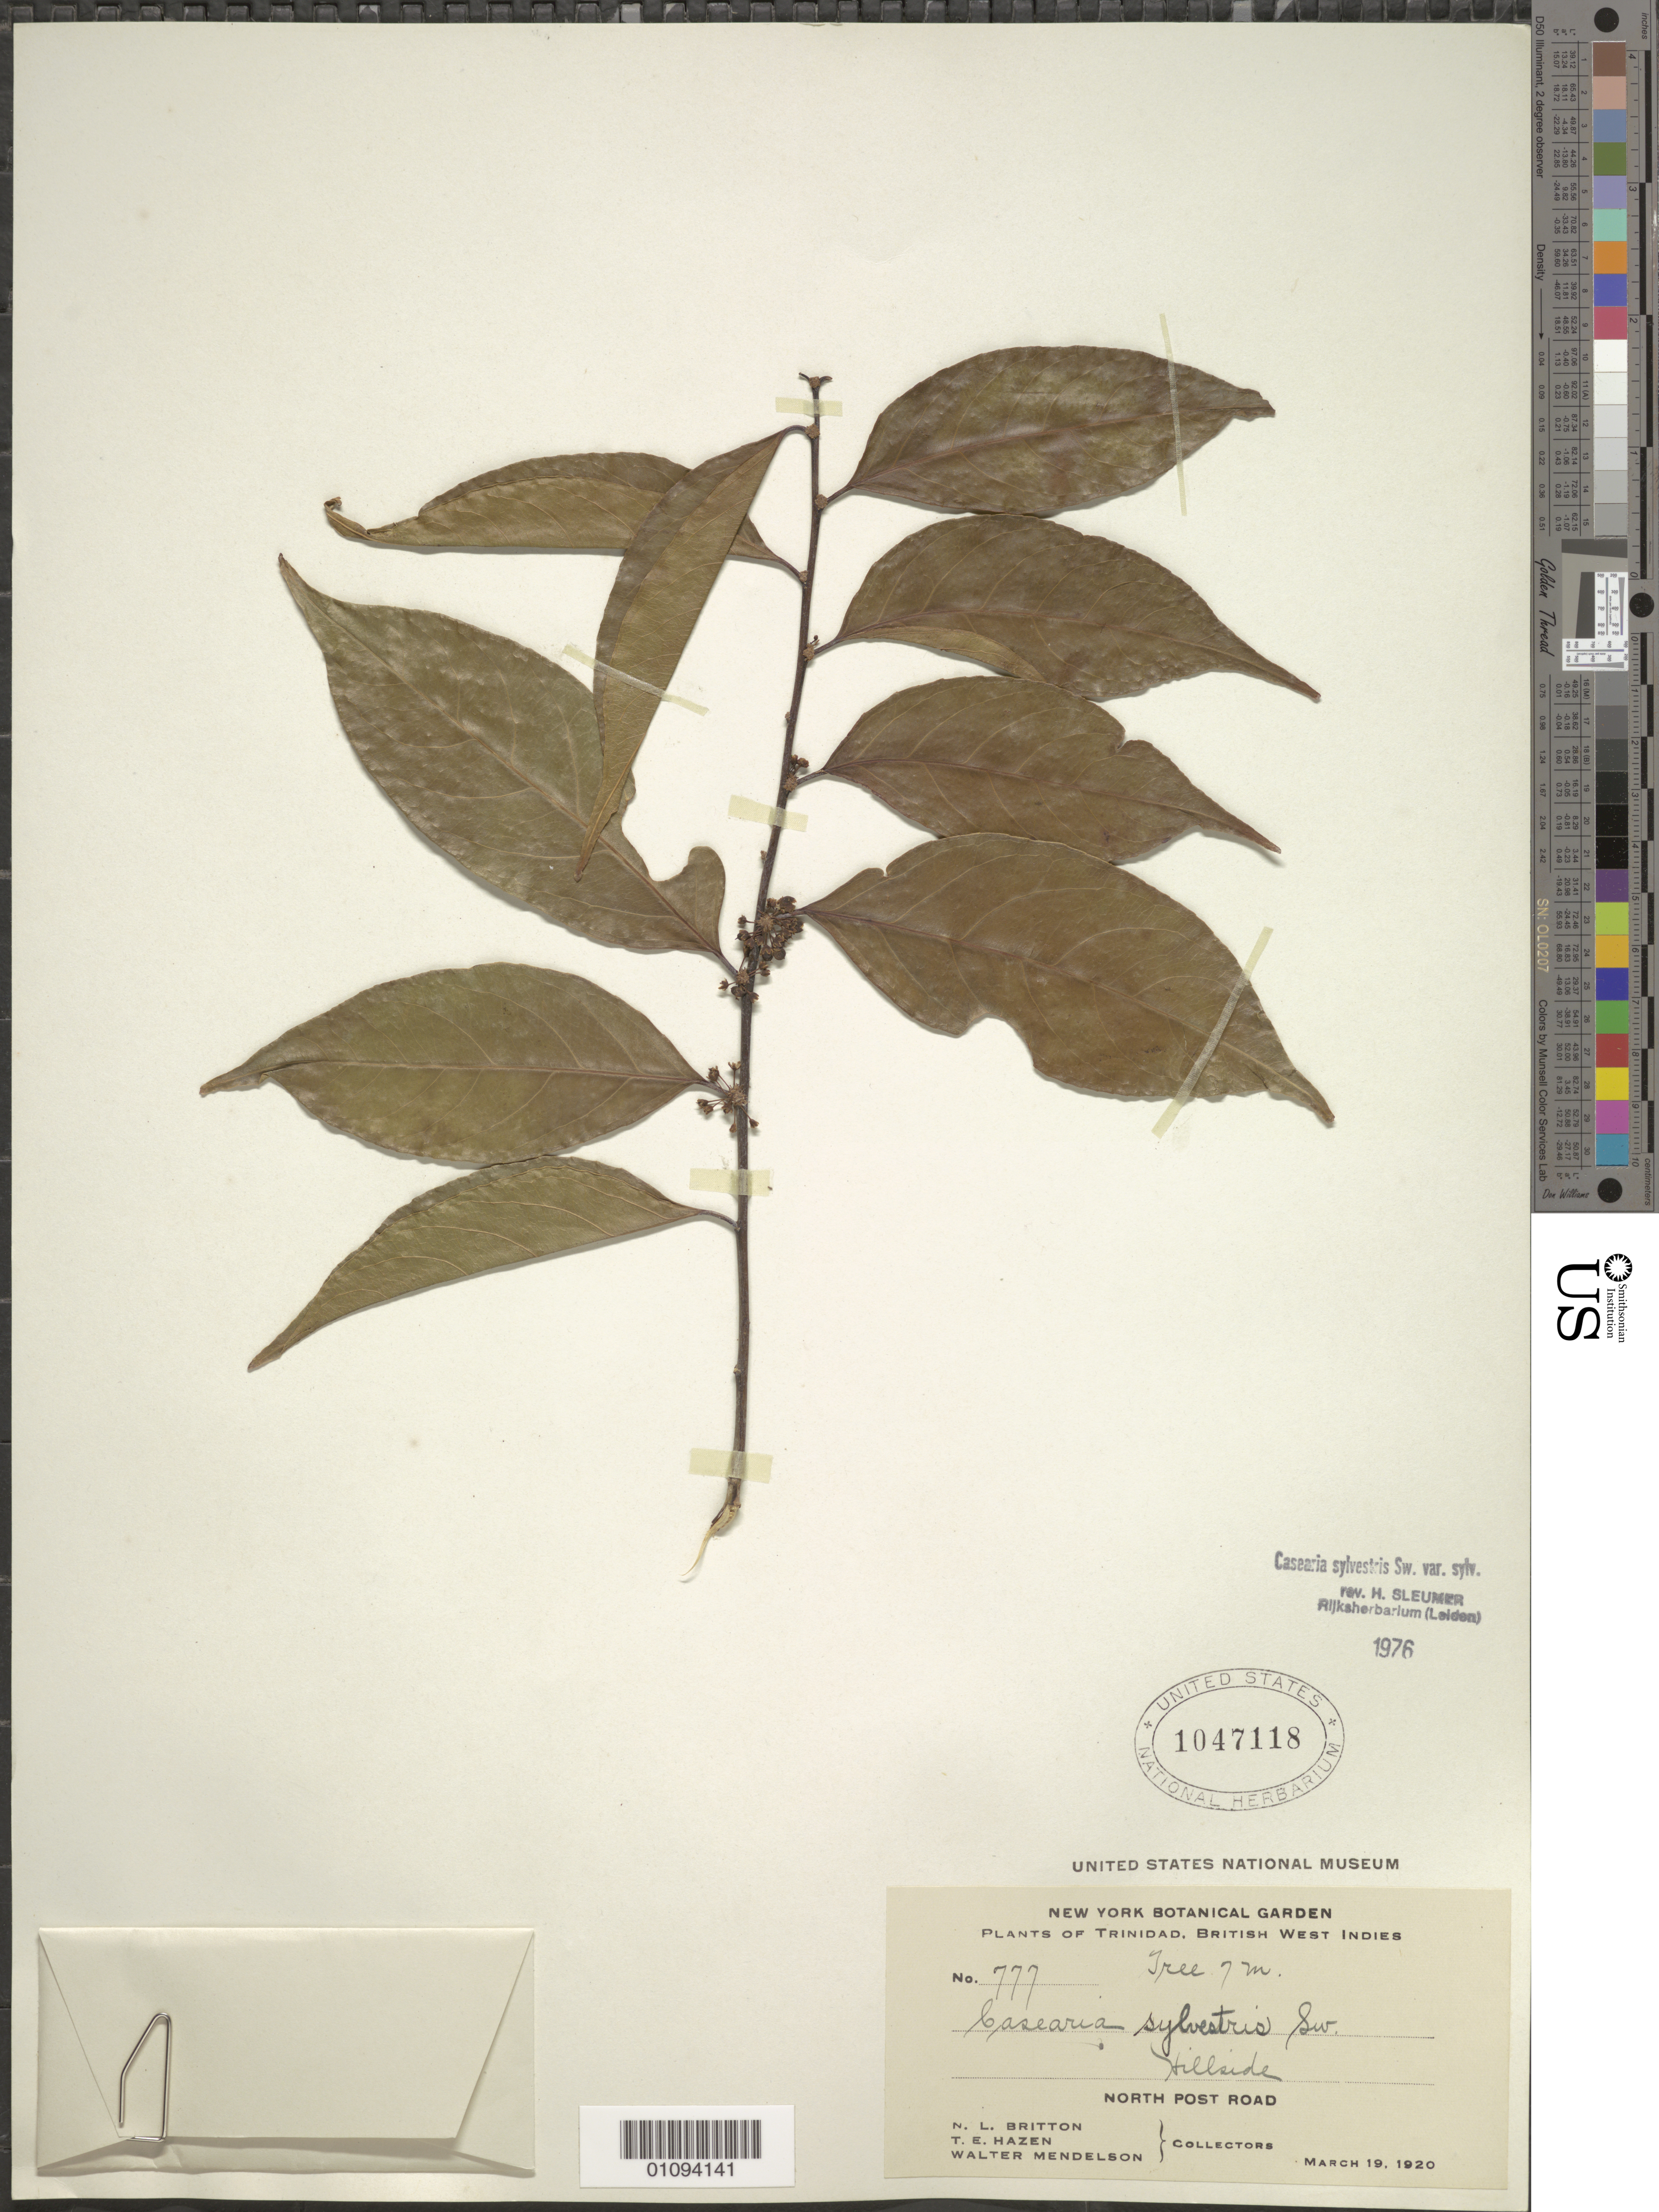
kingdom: Plantae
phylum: Tracheophyta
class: Magnoliopsida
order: Malpighiales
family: Salicaceae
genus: Casearia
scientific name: Casearia sylvestris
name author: Sw.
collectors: N. Britton, T. E. Hazen & W. Mendelson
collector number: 777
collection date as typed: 19 Mar 1920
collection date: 1920-03-19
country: Trinidad and Tobago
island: Trinidad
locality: N Post Road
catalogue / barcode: US 1047118